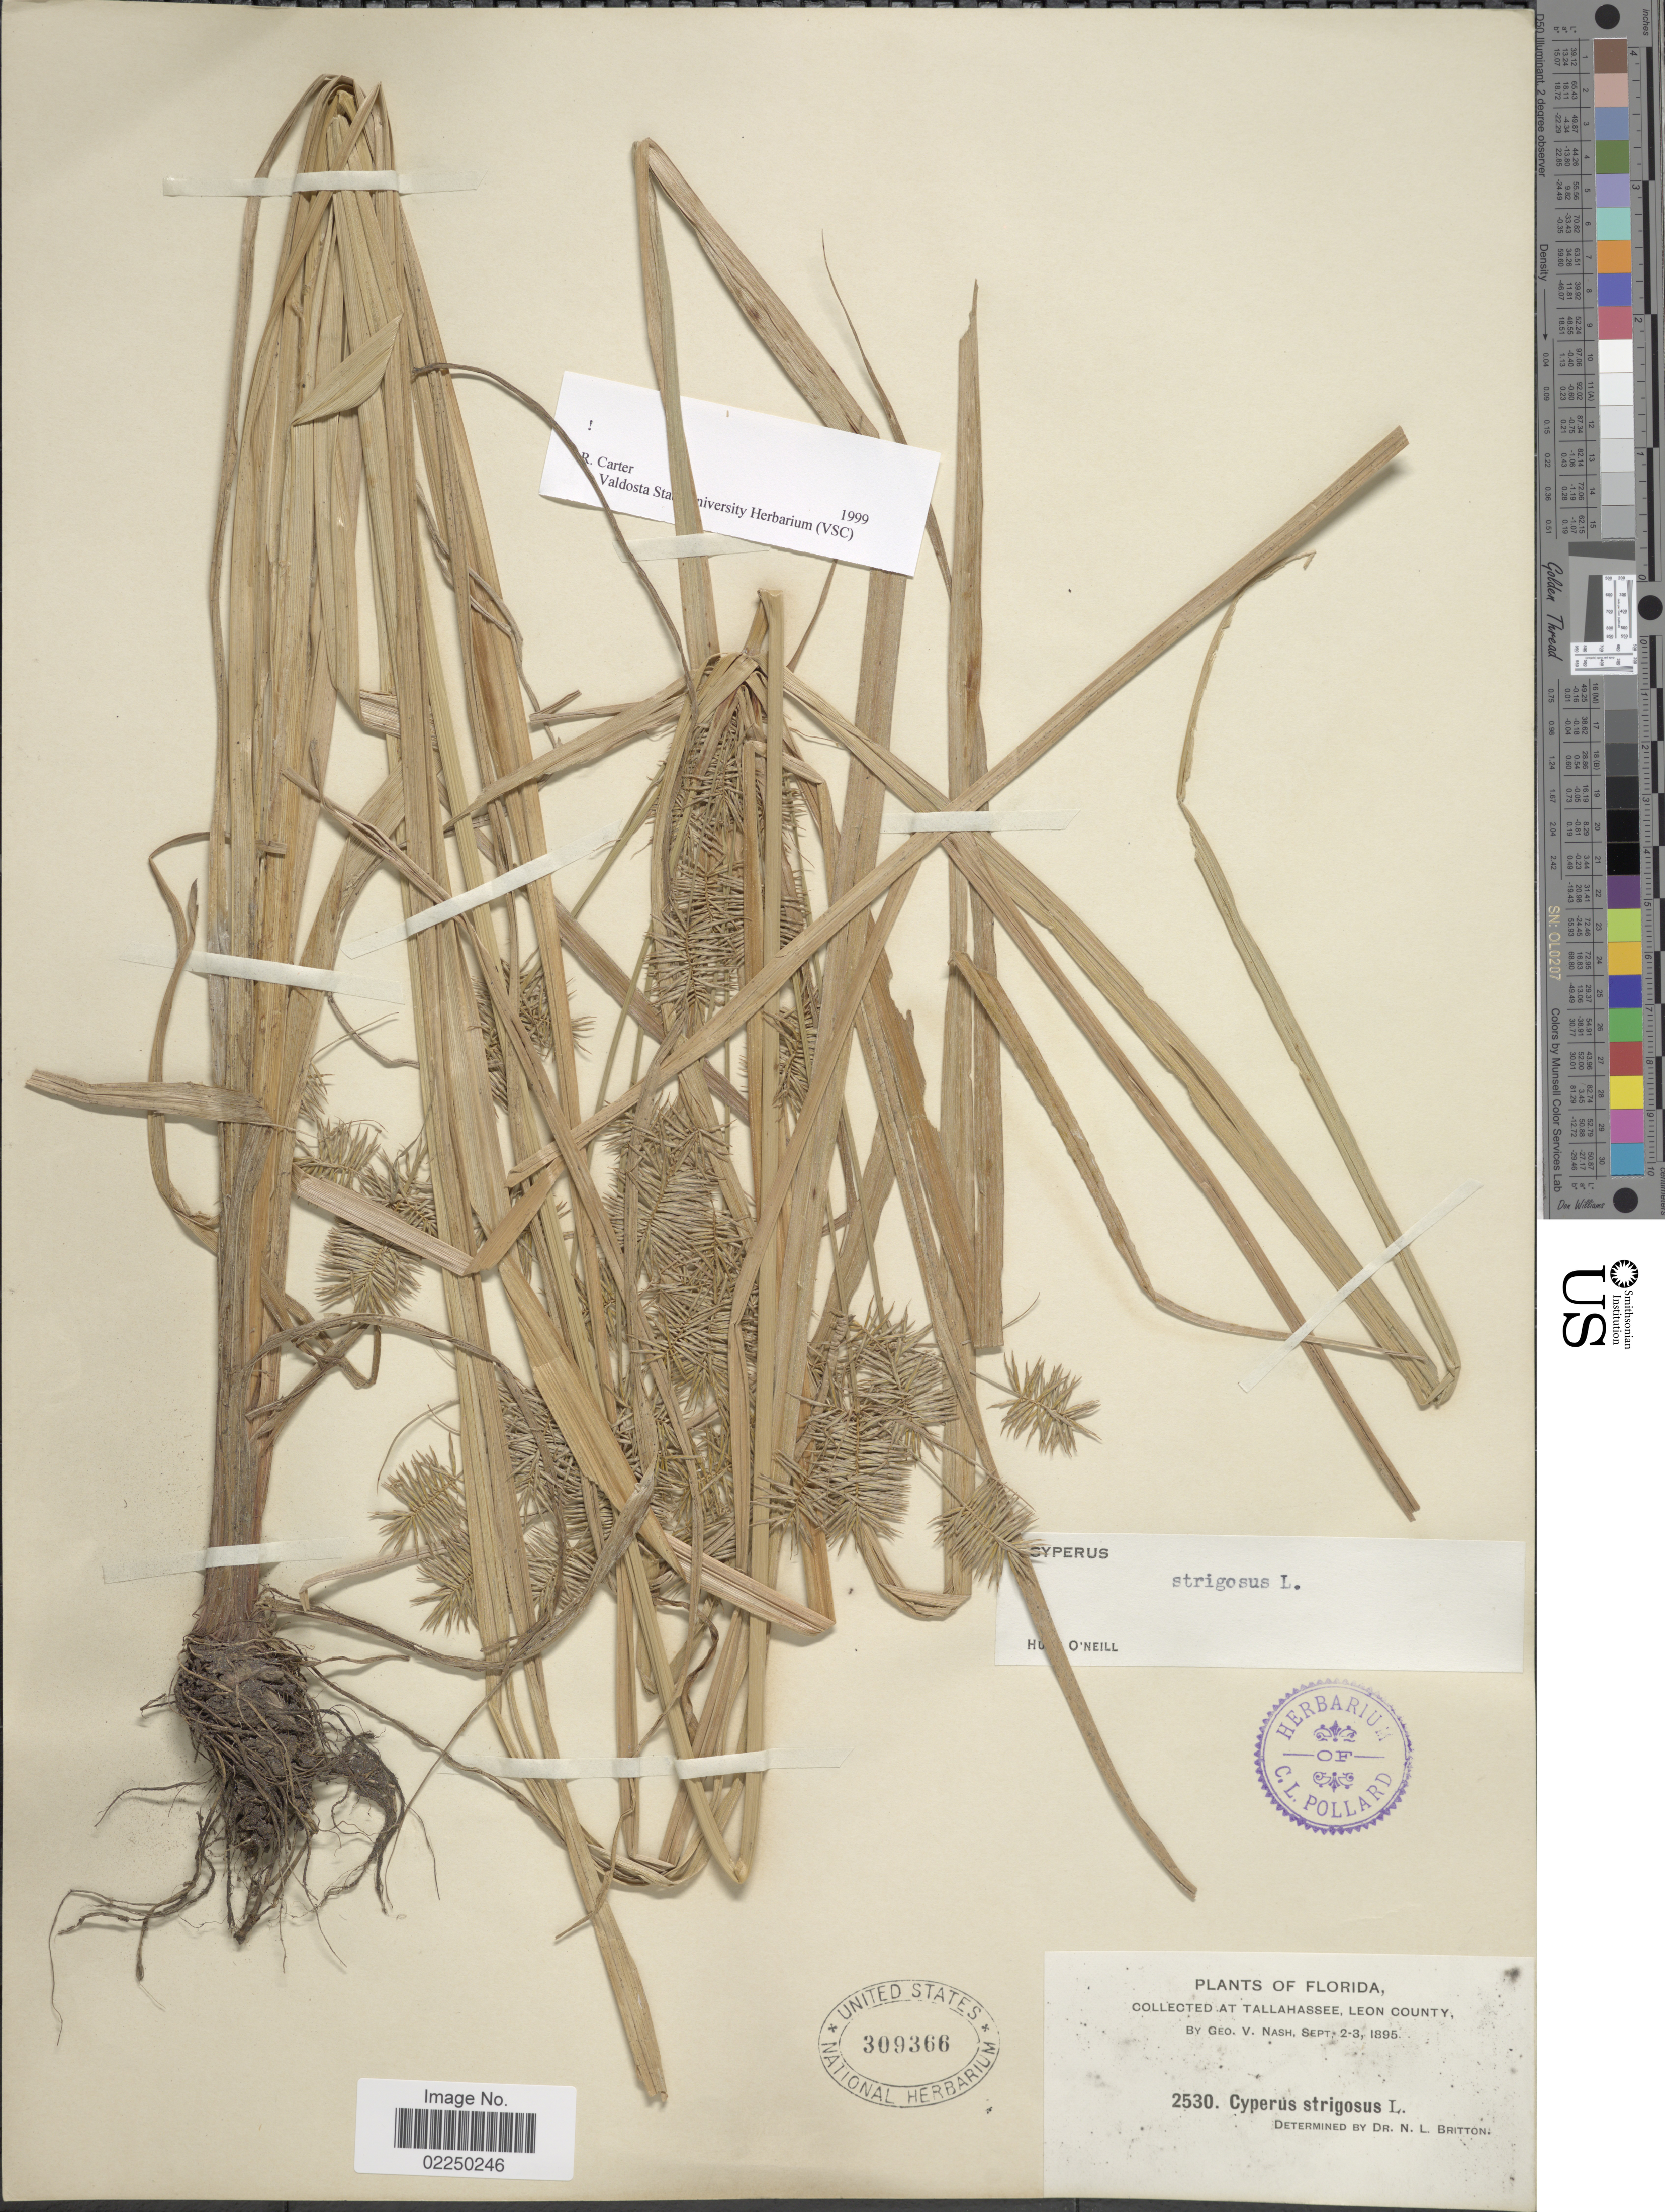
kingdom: Plantae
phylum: Tracheophyta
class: Liliopsida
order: Poales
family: Cyperaceae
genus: Cyperus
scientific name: Cyperus strigosus L.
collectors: G. V. Nash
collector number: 2530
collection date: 1895-09-02/1895-09-03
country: United States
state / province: Florida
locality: Tallahassee, Leon County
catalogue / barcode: US 309366